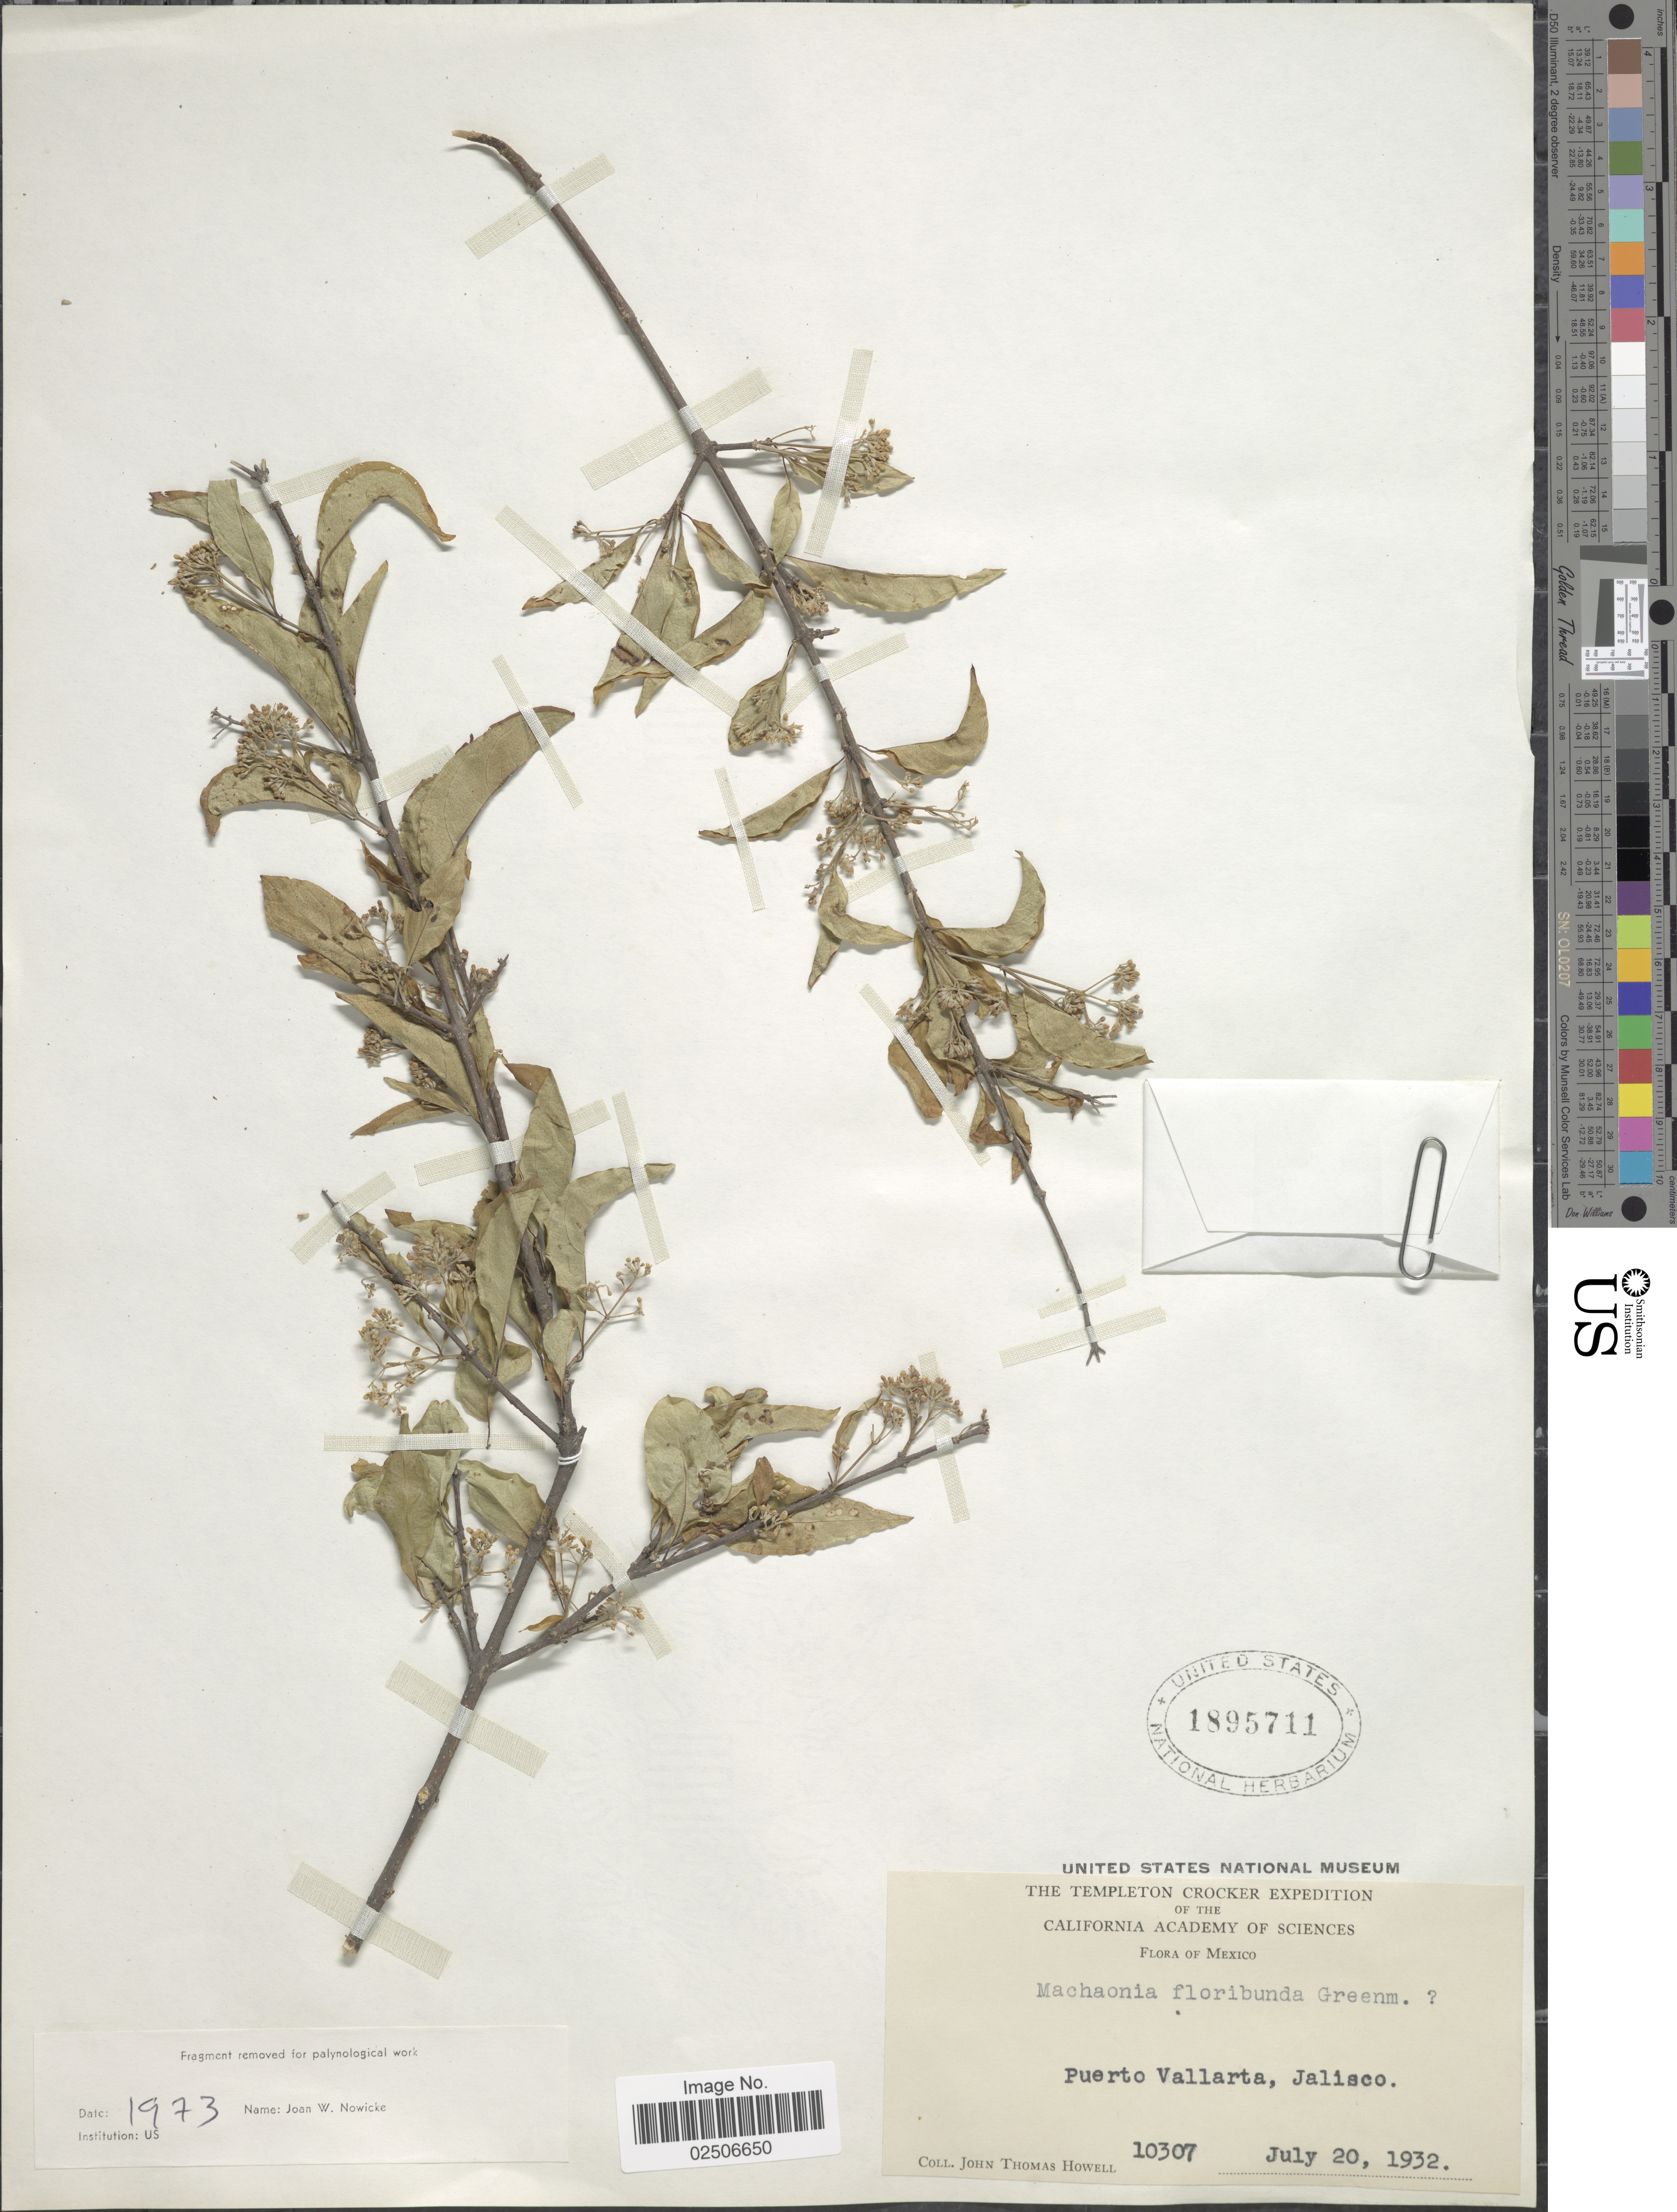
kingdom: Plantae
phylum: Tracheophyta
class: Magnoliopsida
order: Gentianales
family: Rubiaceae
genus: Machaonia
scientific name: Machaonia floribunda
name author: Greenm.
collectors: J. T. Howell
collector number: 10307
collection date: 1932-07-20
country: Mexico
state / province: Jalisco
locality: Puerto Vallarta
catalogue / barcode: US 1895711